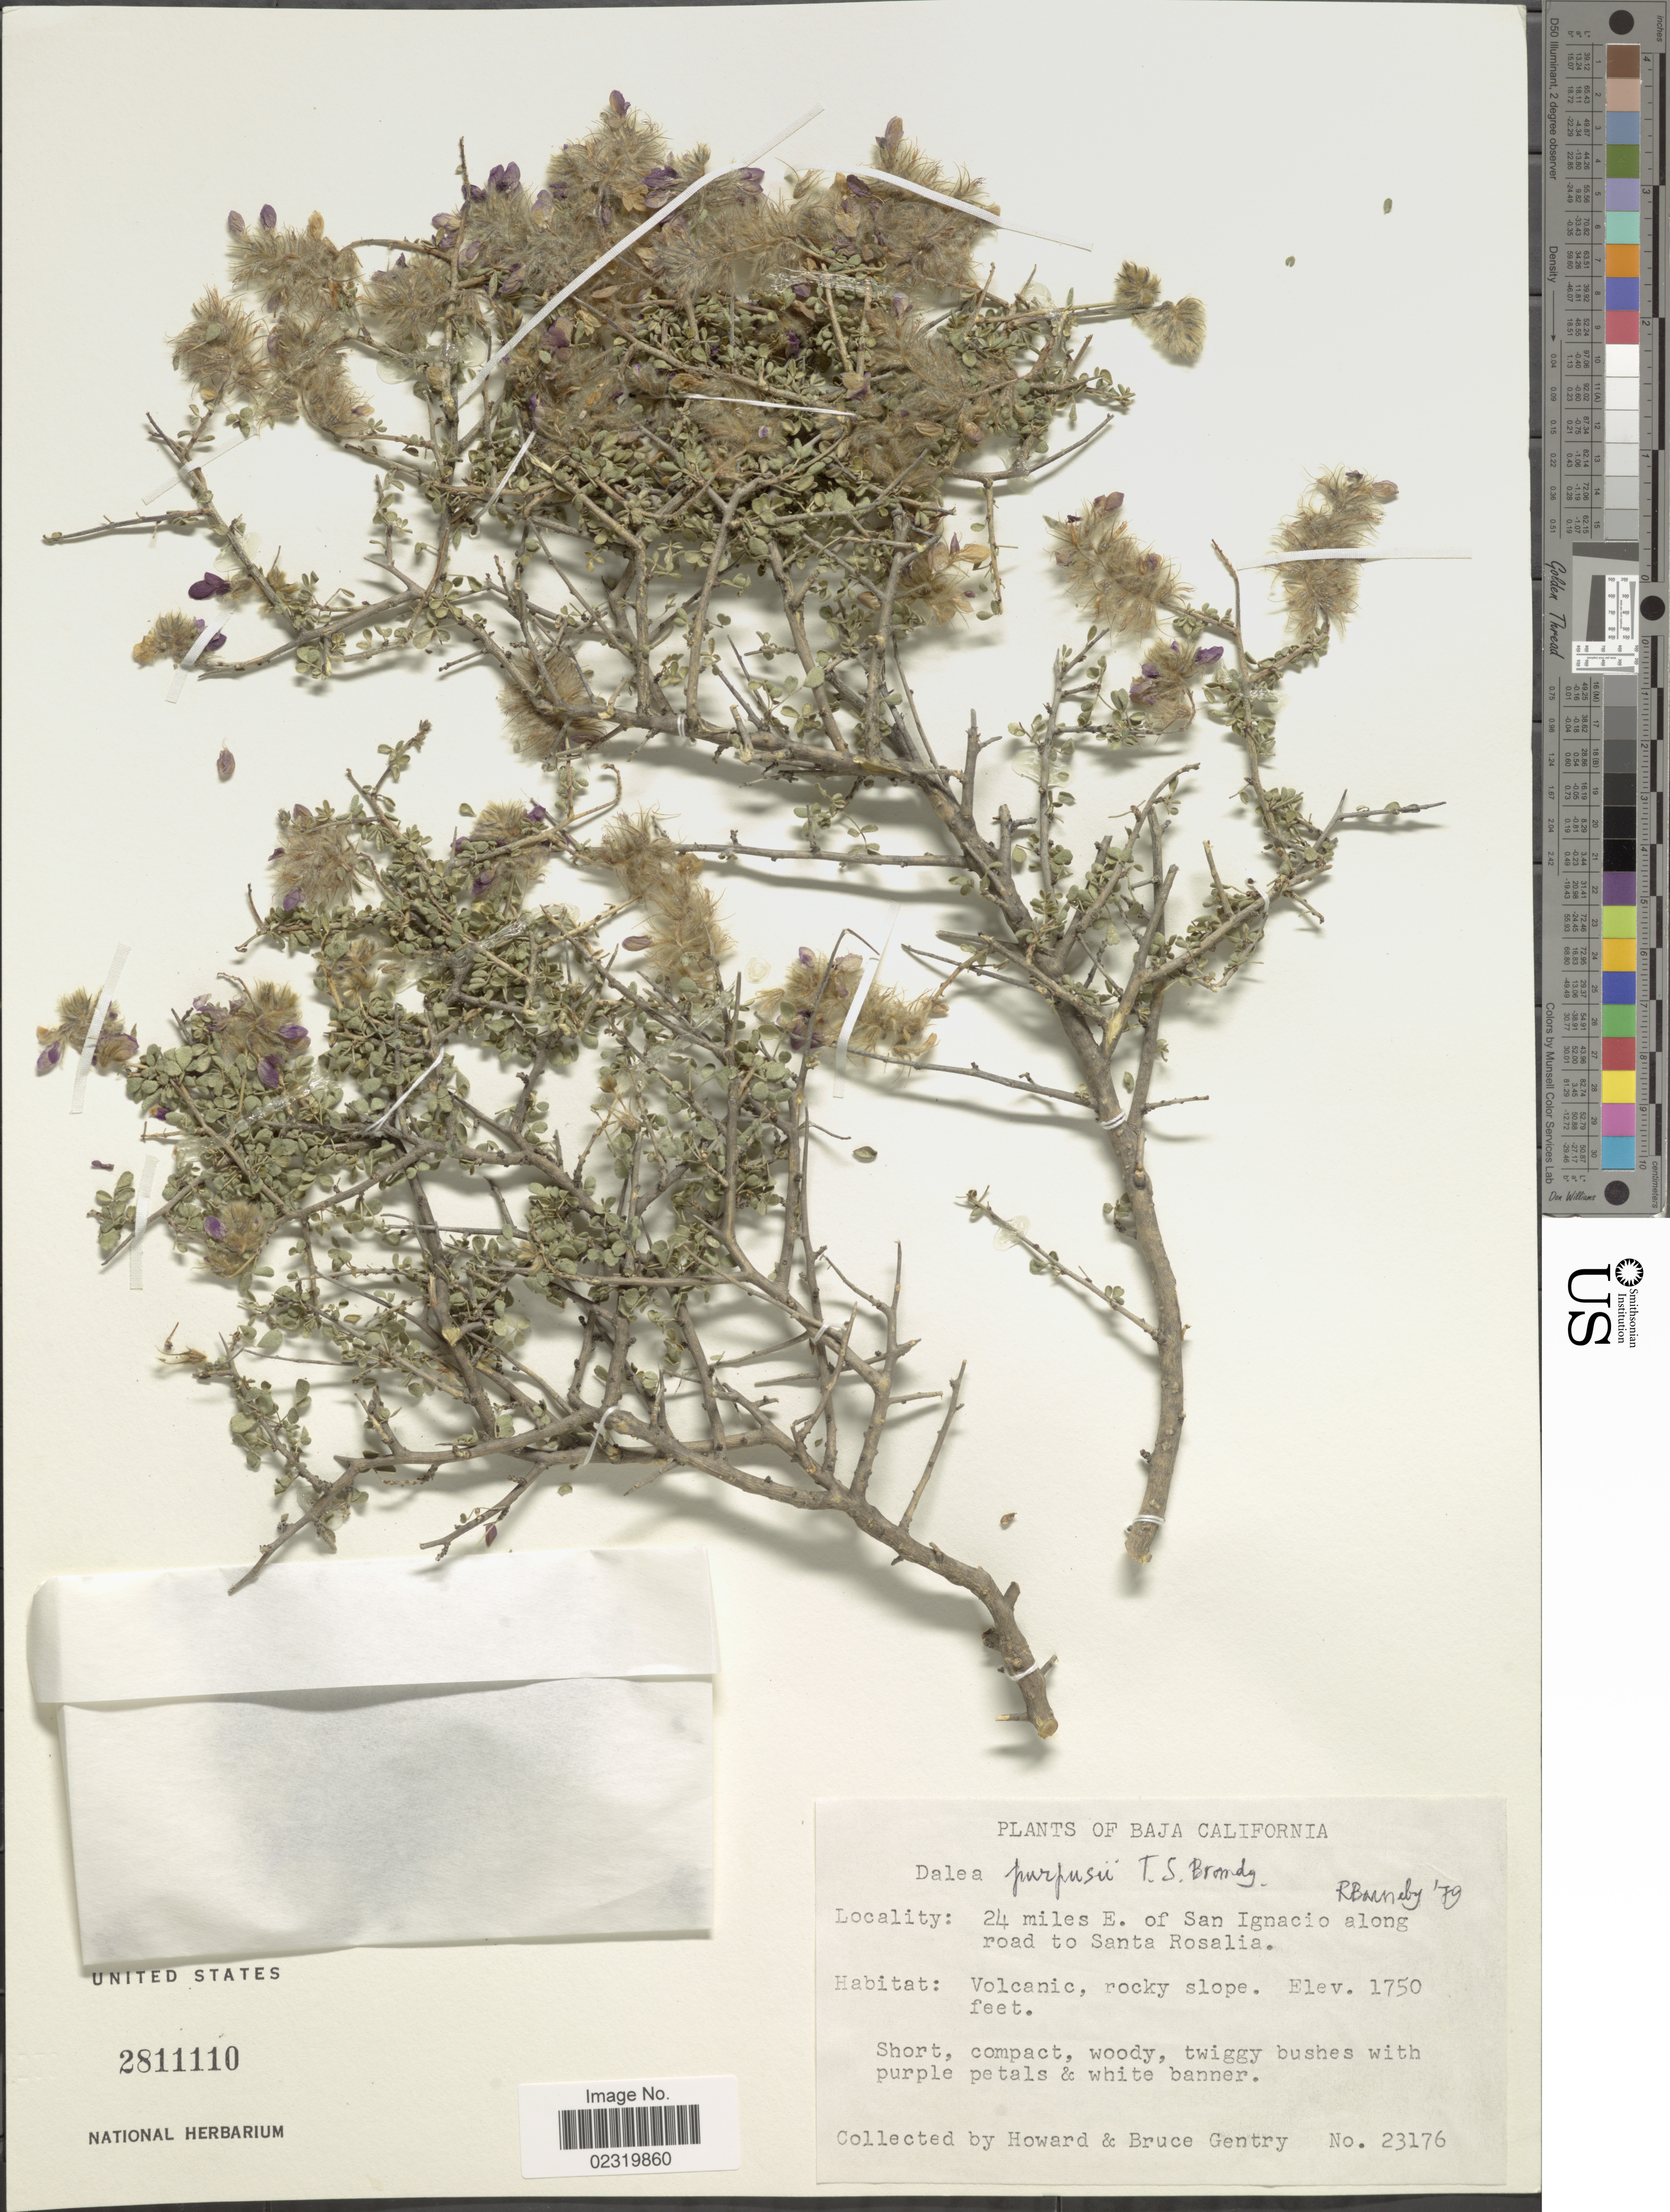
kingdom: Plantae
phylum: Tracheophyta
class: Magnoliopsida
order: Fabales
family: Fabaceae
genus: Dalea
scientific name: Dalea purpusi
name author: Brandegee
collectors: H. S. Gentry & B. Gentry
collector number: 23176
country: Mexico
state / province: Baja California Sur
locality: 24 miles E. of San Ignacio along road to Santa Rosalia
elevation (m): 533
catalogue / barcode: US 2811110